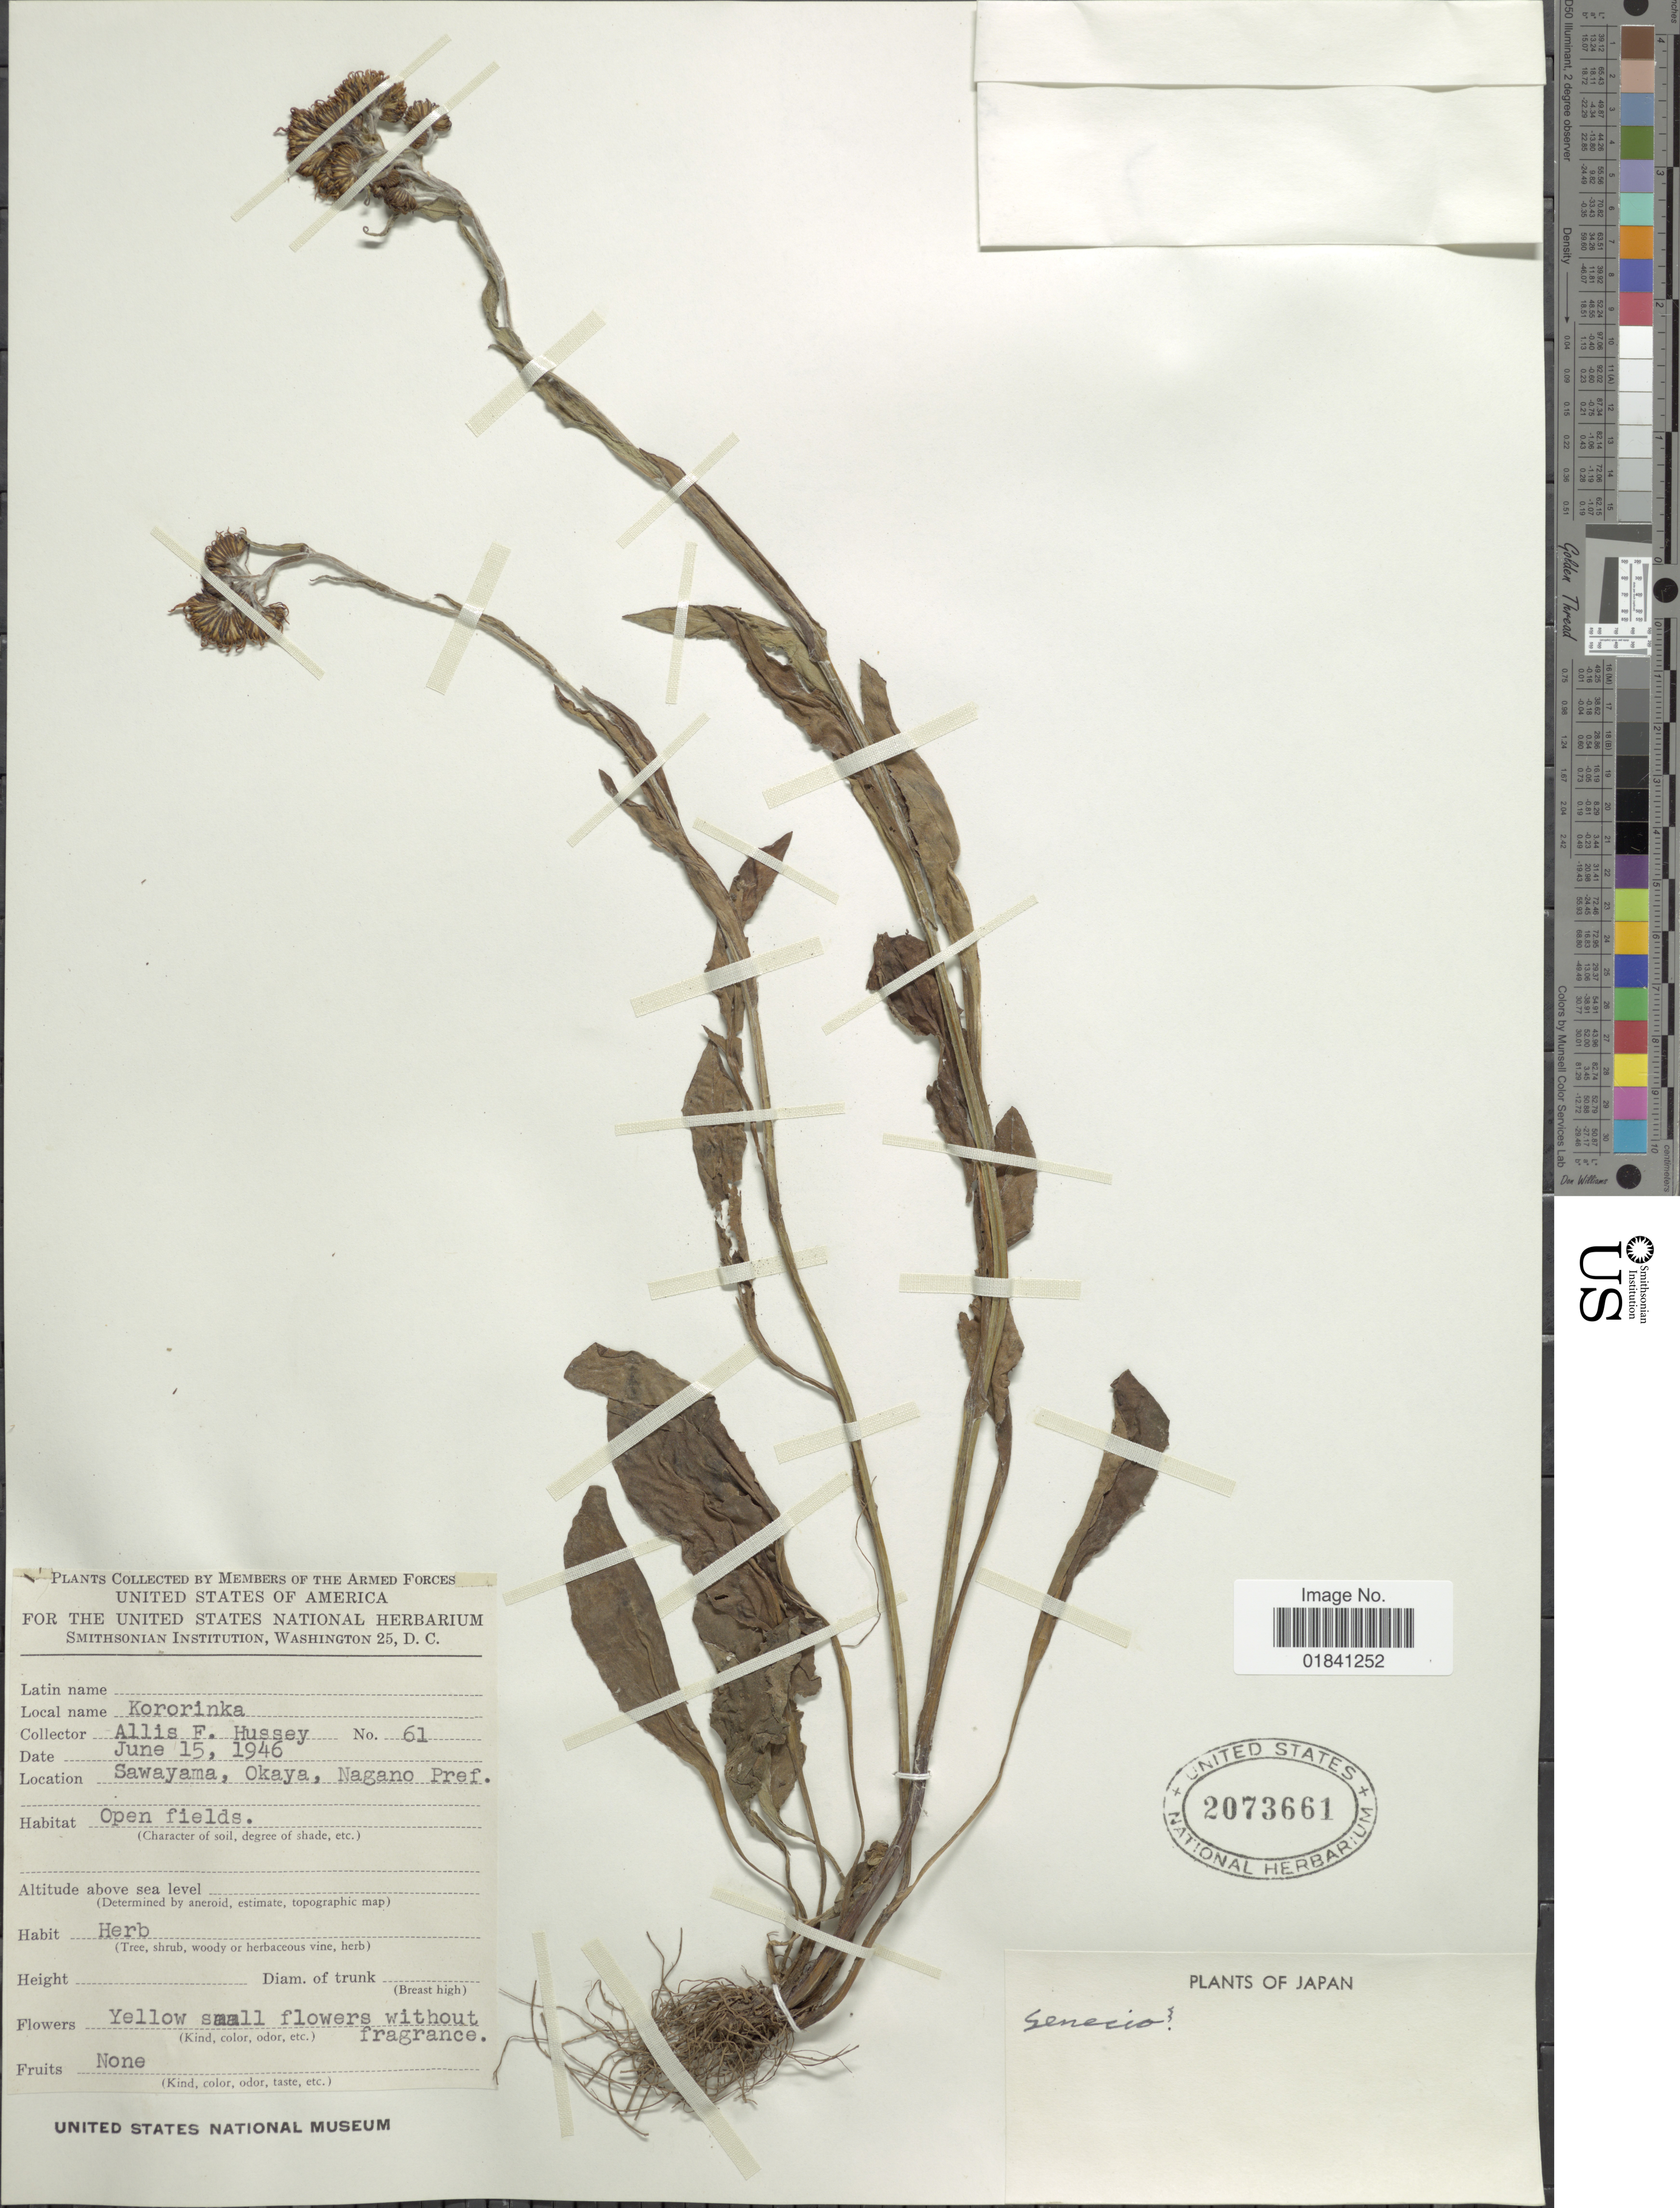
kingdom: Plantae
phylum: Tracheophyta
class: Magnoliopsida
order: Asterales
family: Asteraceae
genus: Senecio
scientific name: Senecio flammeus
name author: Turcz. ex A. DC.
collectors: A. Hussey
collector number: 61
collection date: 1946-06-15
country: Japan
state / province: Nagano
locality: Sawayama, Okaya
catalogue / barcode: US 2073661